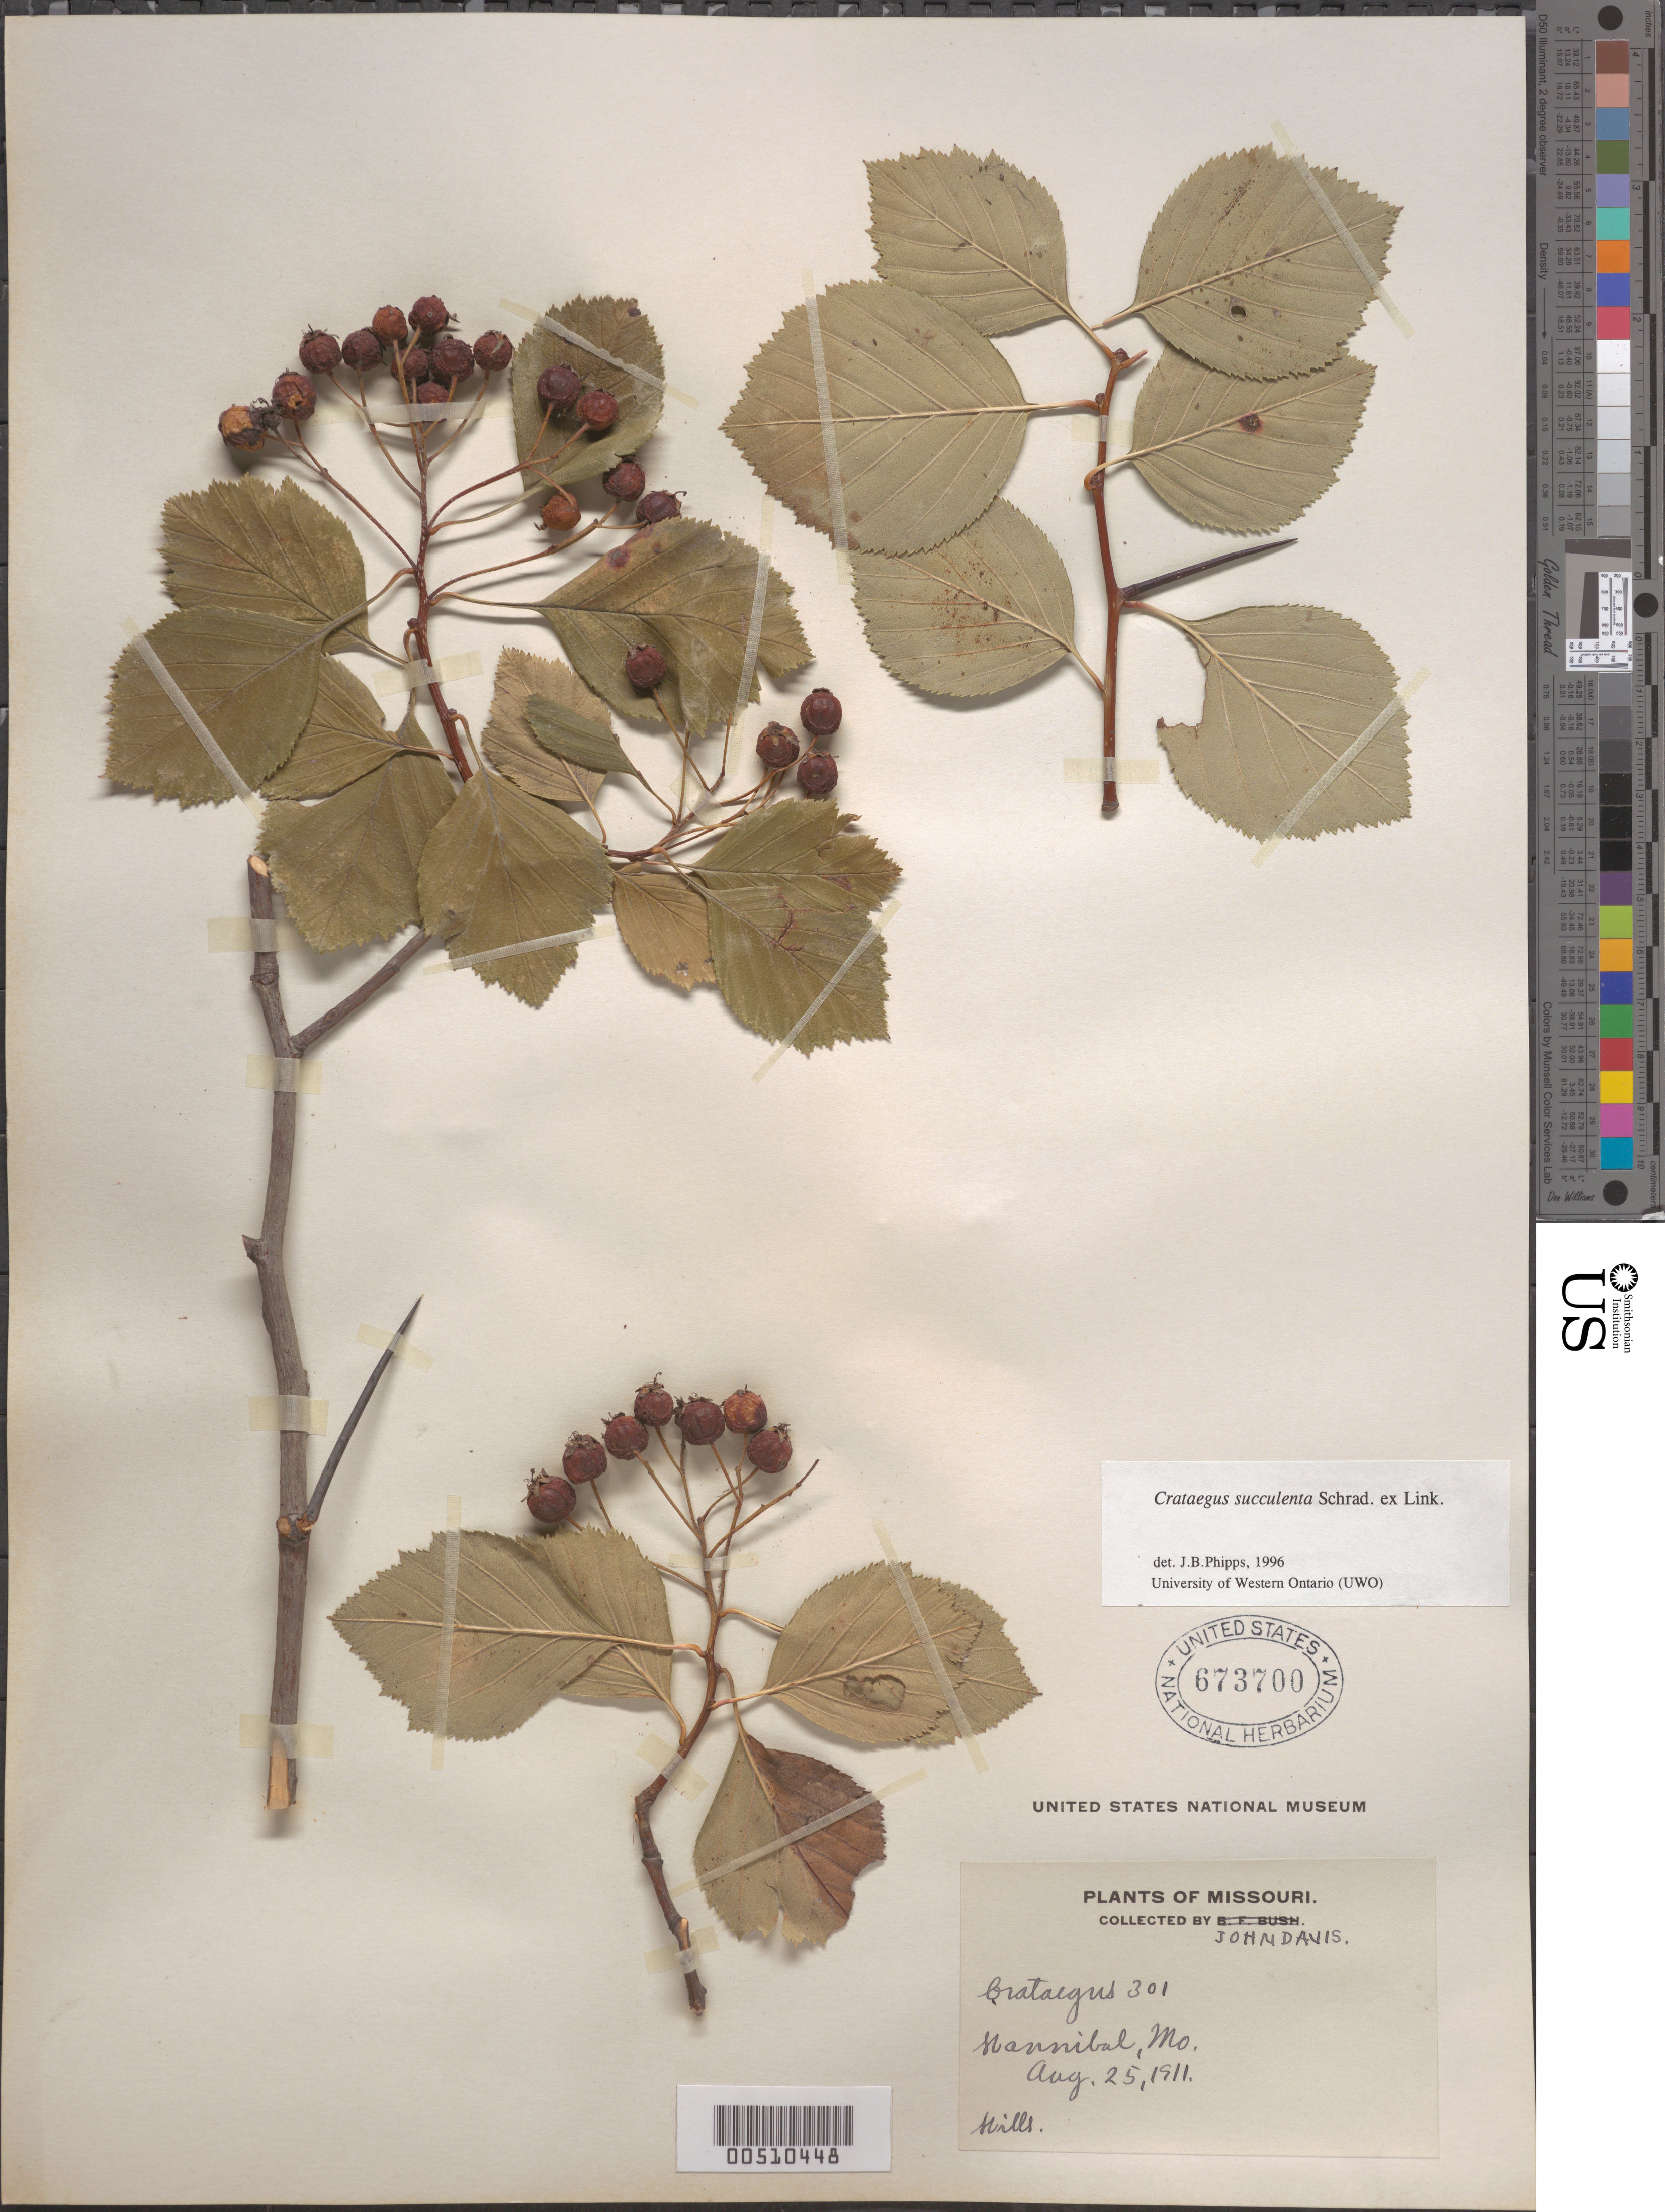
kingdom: Plantae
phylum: Tracheophyta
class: Magnoliopsida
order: Rosales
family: Rosaceae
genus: Crataegus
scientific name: Crataegus succulenta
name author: Schrad. ex Link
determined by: Phipps, James B., (UWO), University of Western Ontario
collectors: J. Davis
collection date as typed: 25 Aug 1911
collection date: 1911-08-25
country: United States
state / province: Missouri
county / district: Marion / Ralls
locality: Hannibal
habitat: Hills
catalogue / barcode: US 673700